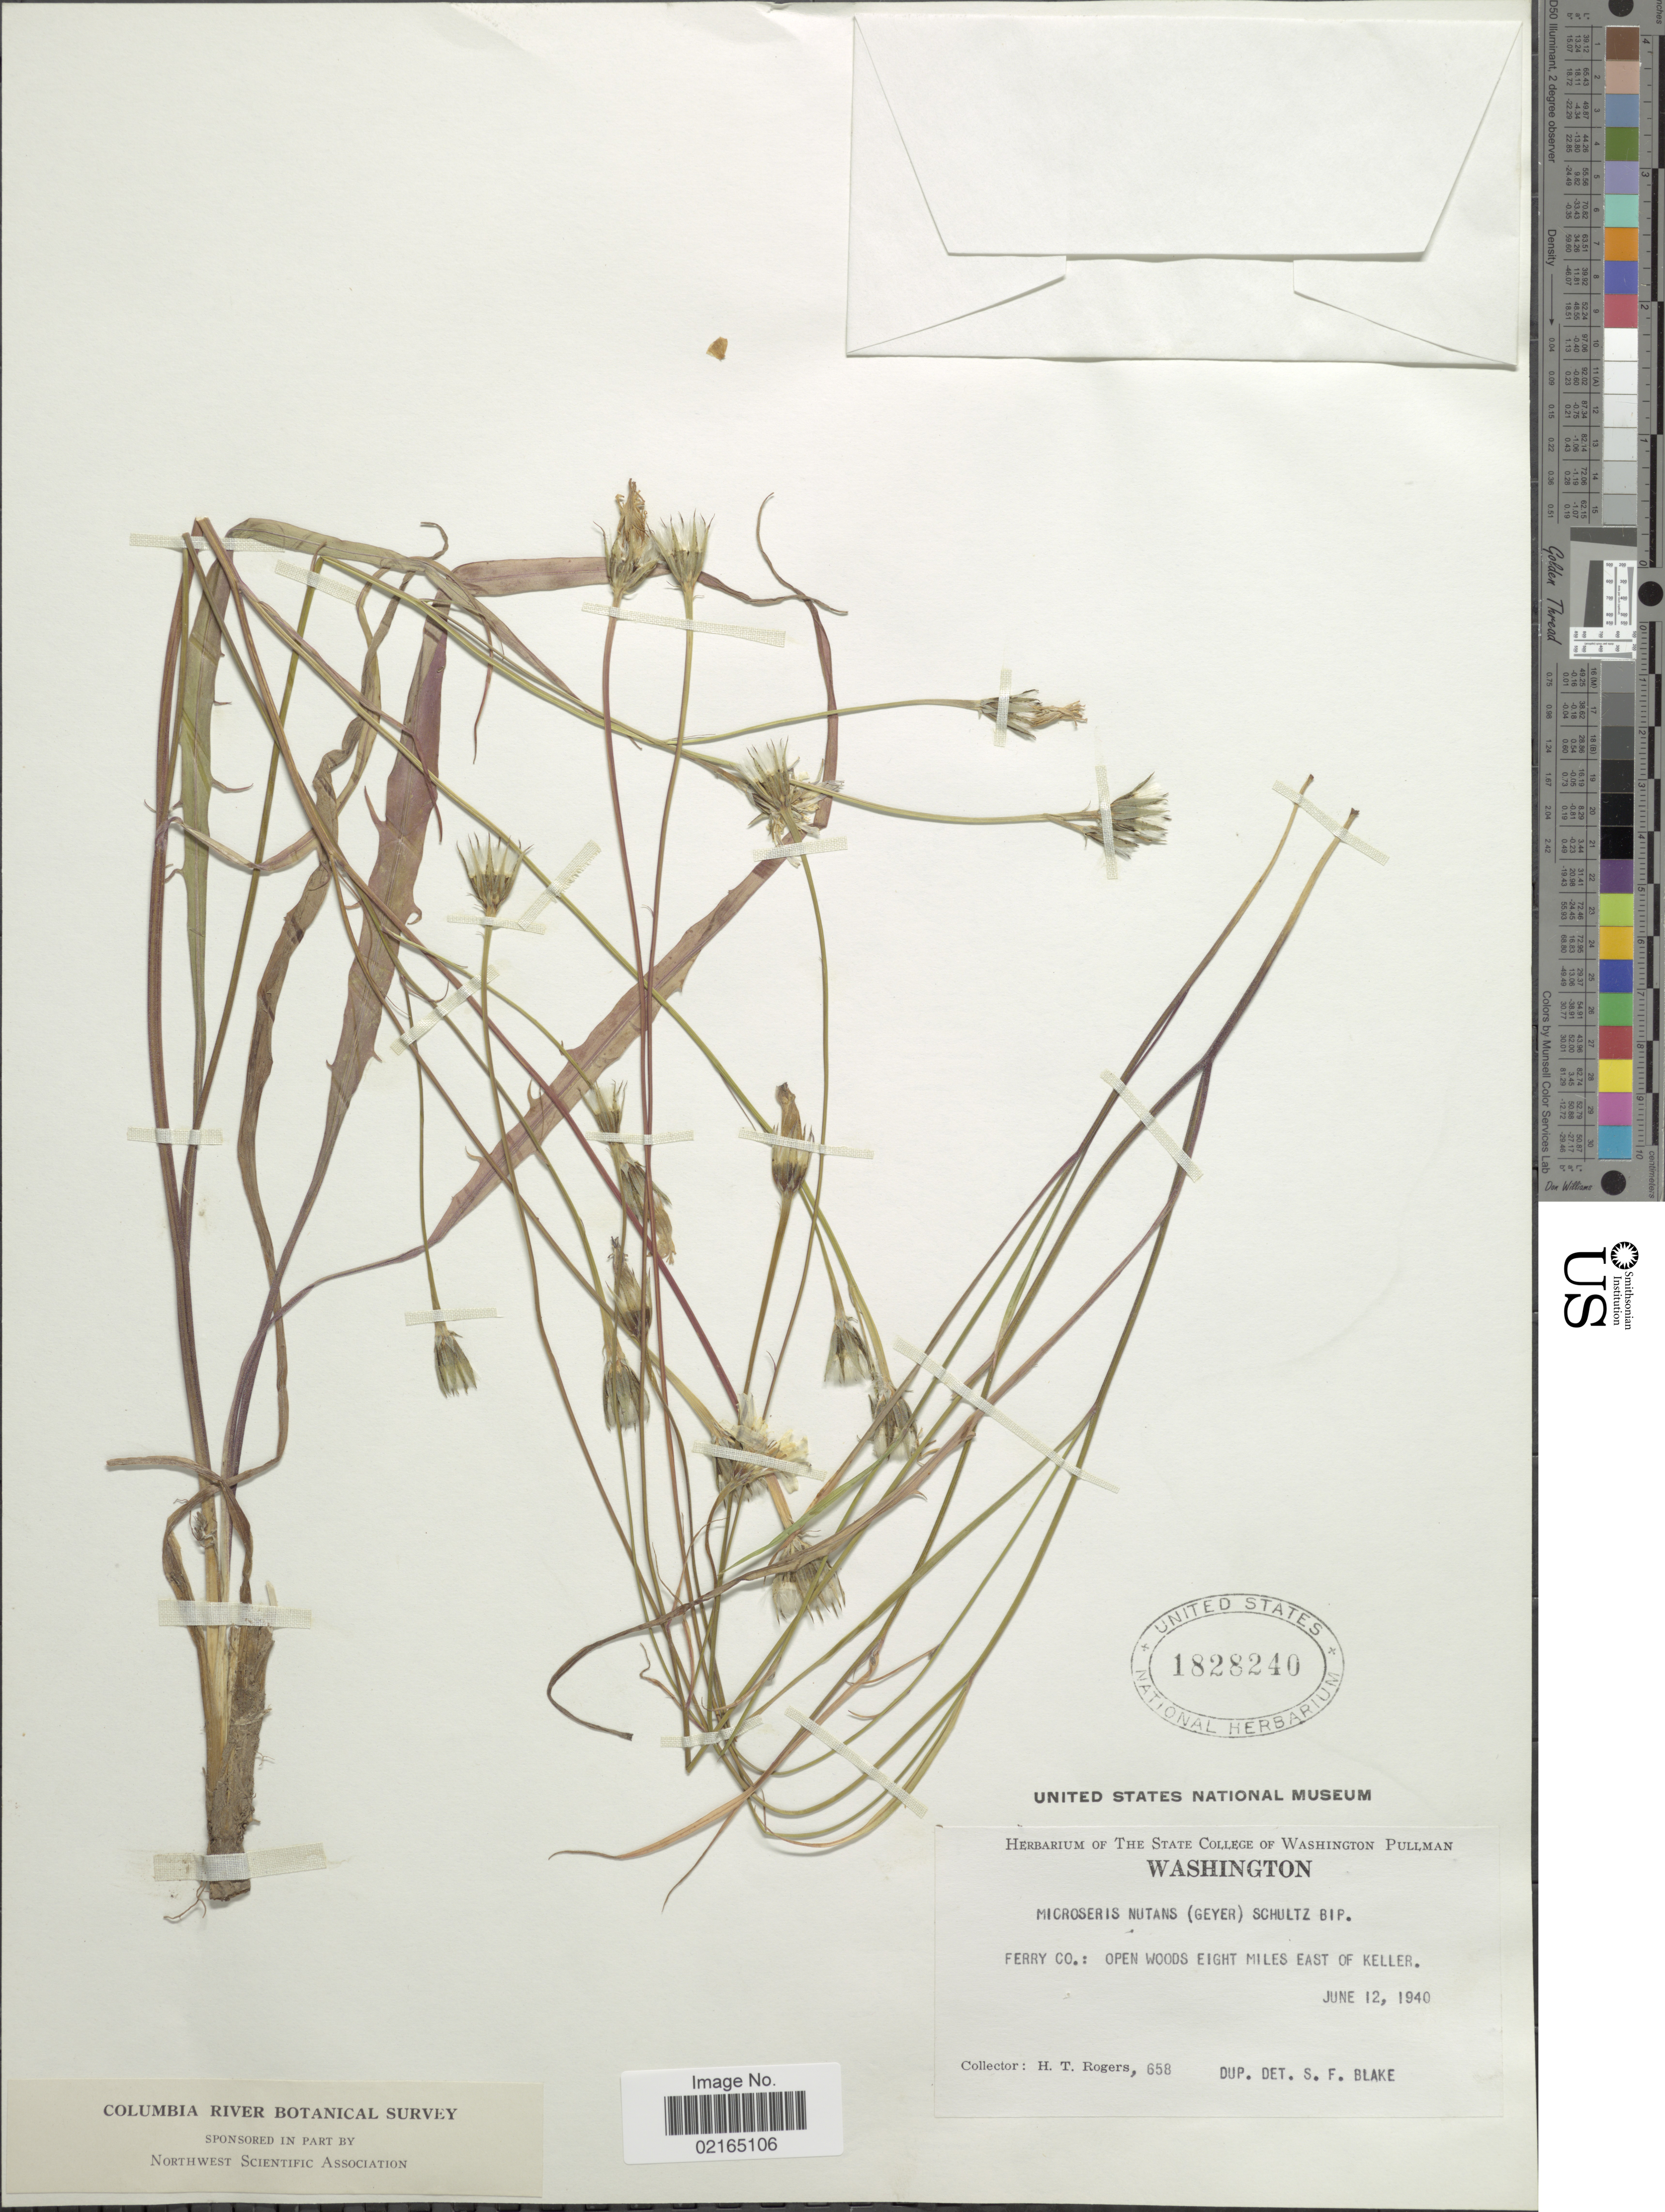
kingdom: Plantae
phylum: Tracheophyta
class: Magnoliopsida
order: Asterales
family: Asteraceae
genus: Microseris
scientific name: Microseris nutans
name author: (Hook.) Sch. Bip.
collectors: H. Rogers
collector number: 658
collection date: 1940-06-12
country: United States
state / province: Washington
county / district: Ferry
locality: Ferry Co.: open woods eight miles east of Keller.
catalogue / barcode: US 1828240